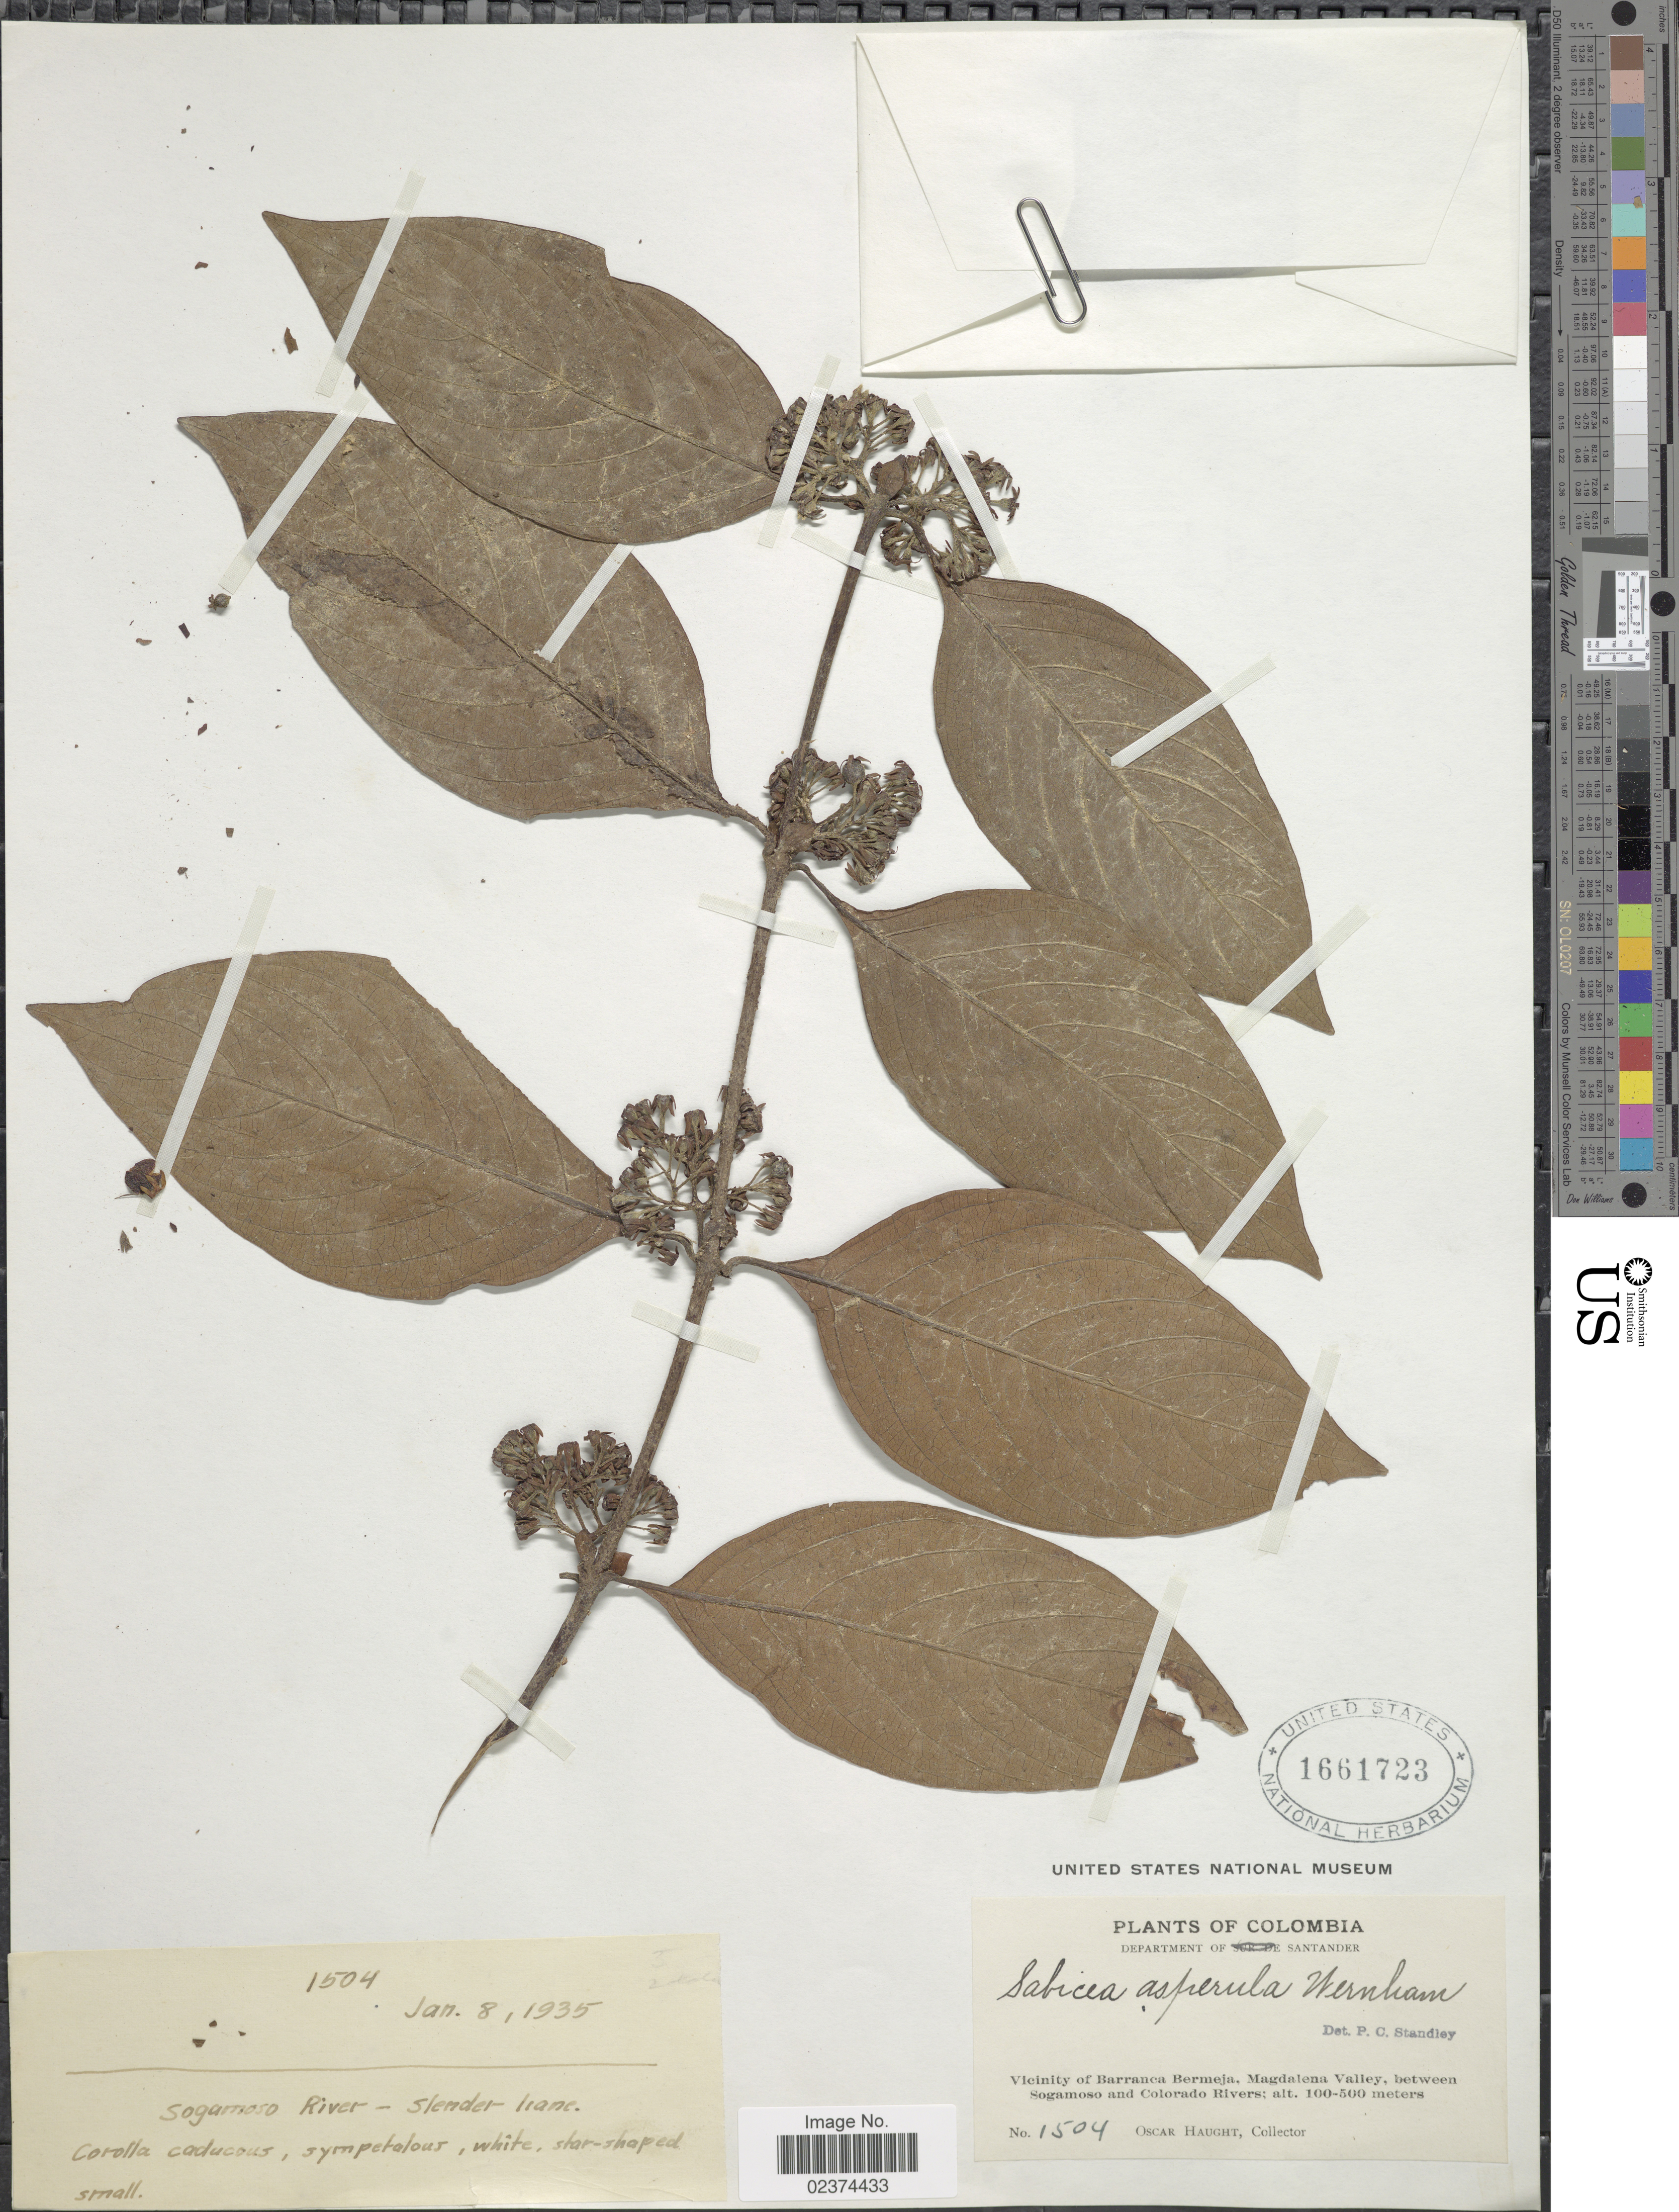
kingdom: Plantae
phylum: Tracheophyta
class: Magnoliopsida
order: Gentianales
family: Rubiaceae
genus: Sabicea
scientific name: Sabicea asperula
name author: (Ball) Wernham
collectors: O. Haught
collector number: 1504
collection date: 1935-01-08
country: Colombia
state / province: Santander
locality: Department of Santander, Vicinity of Barranca Bermeja, Magdalena Valley, between Sogamoso and Colorado Rivers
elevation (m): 100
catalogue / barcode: US 1661723